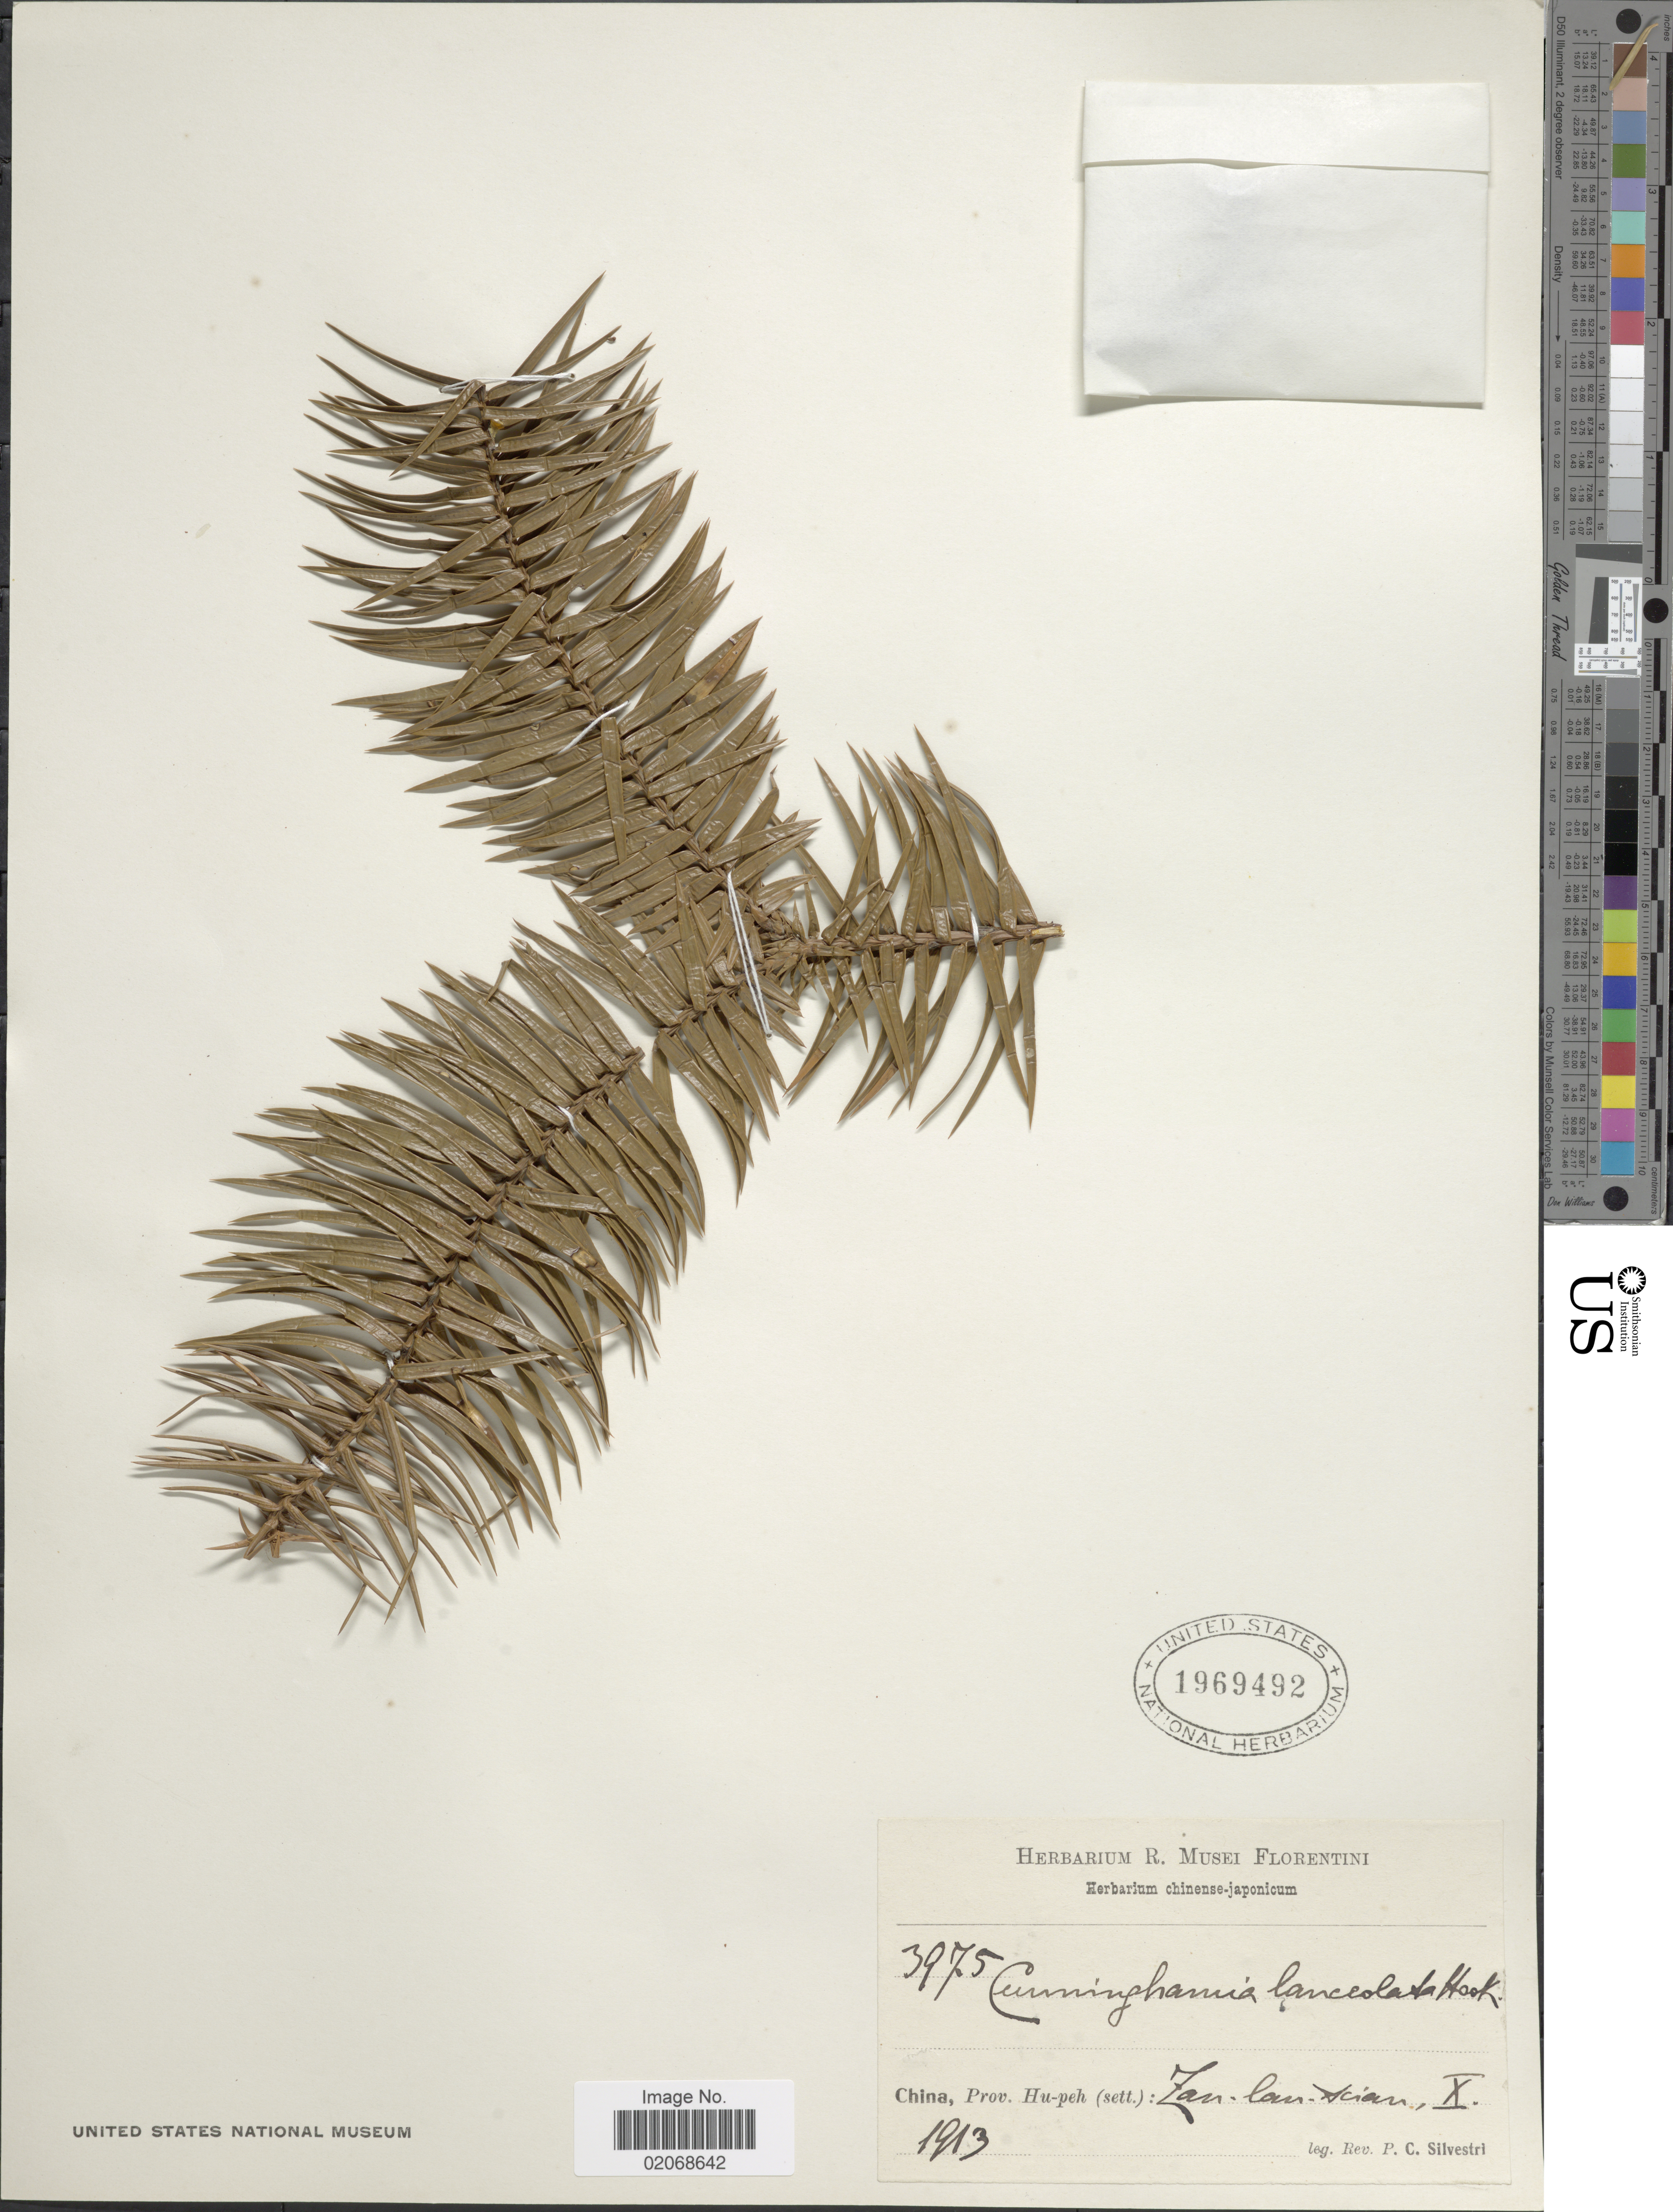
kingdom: Plantae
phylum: Tracheophyta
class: Pinopsida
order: Pinales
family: Cupressaceae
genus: Cunninghamia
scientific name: Cunninghamia lanceolata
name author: (Lamb.) Hook.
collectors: P. Silvestri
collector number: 3975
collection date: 1913-10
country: China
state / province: Hubei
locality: Prov. Hu-peh (sett.): Zau-lau-star [interpreted]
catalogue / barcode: US 1969492